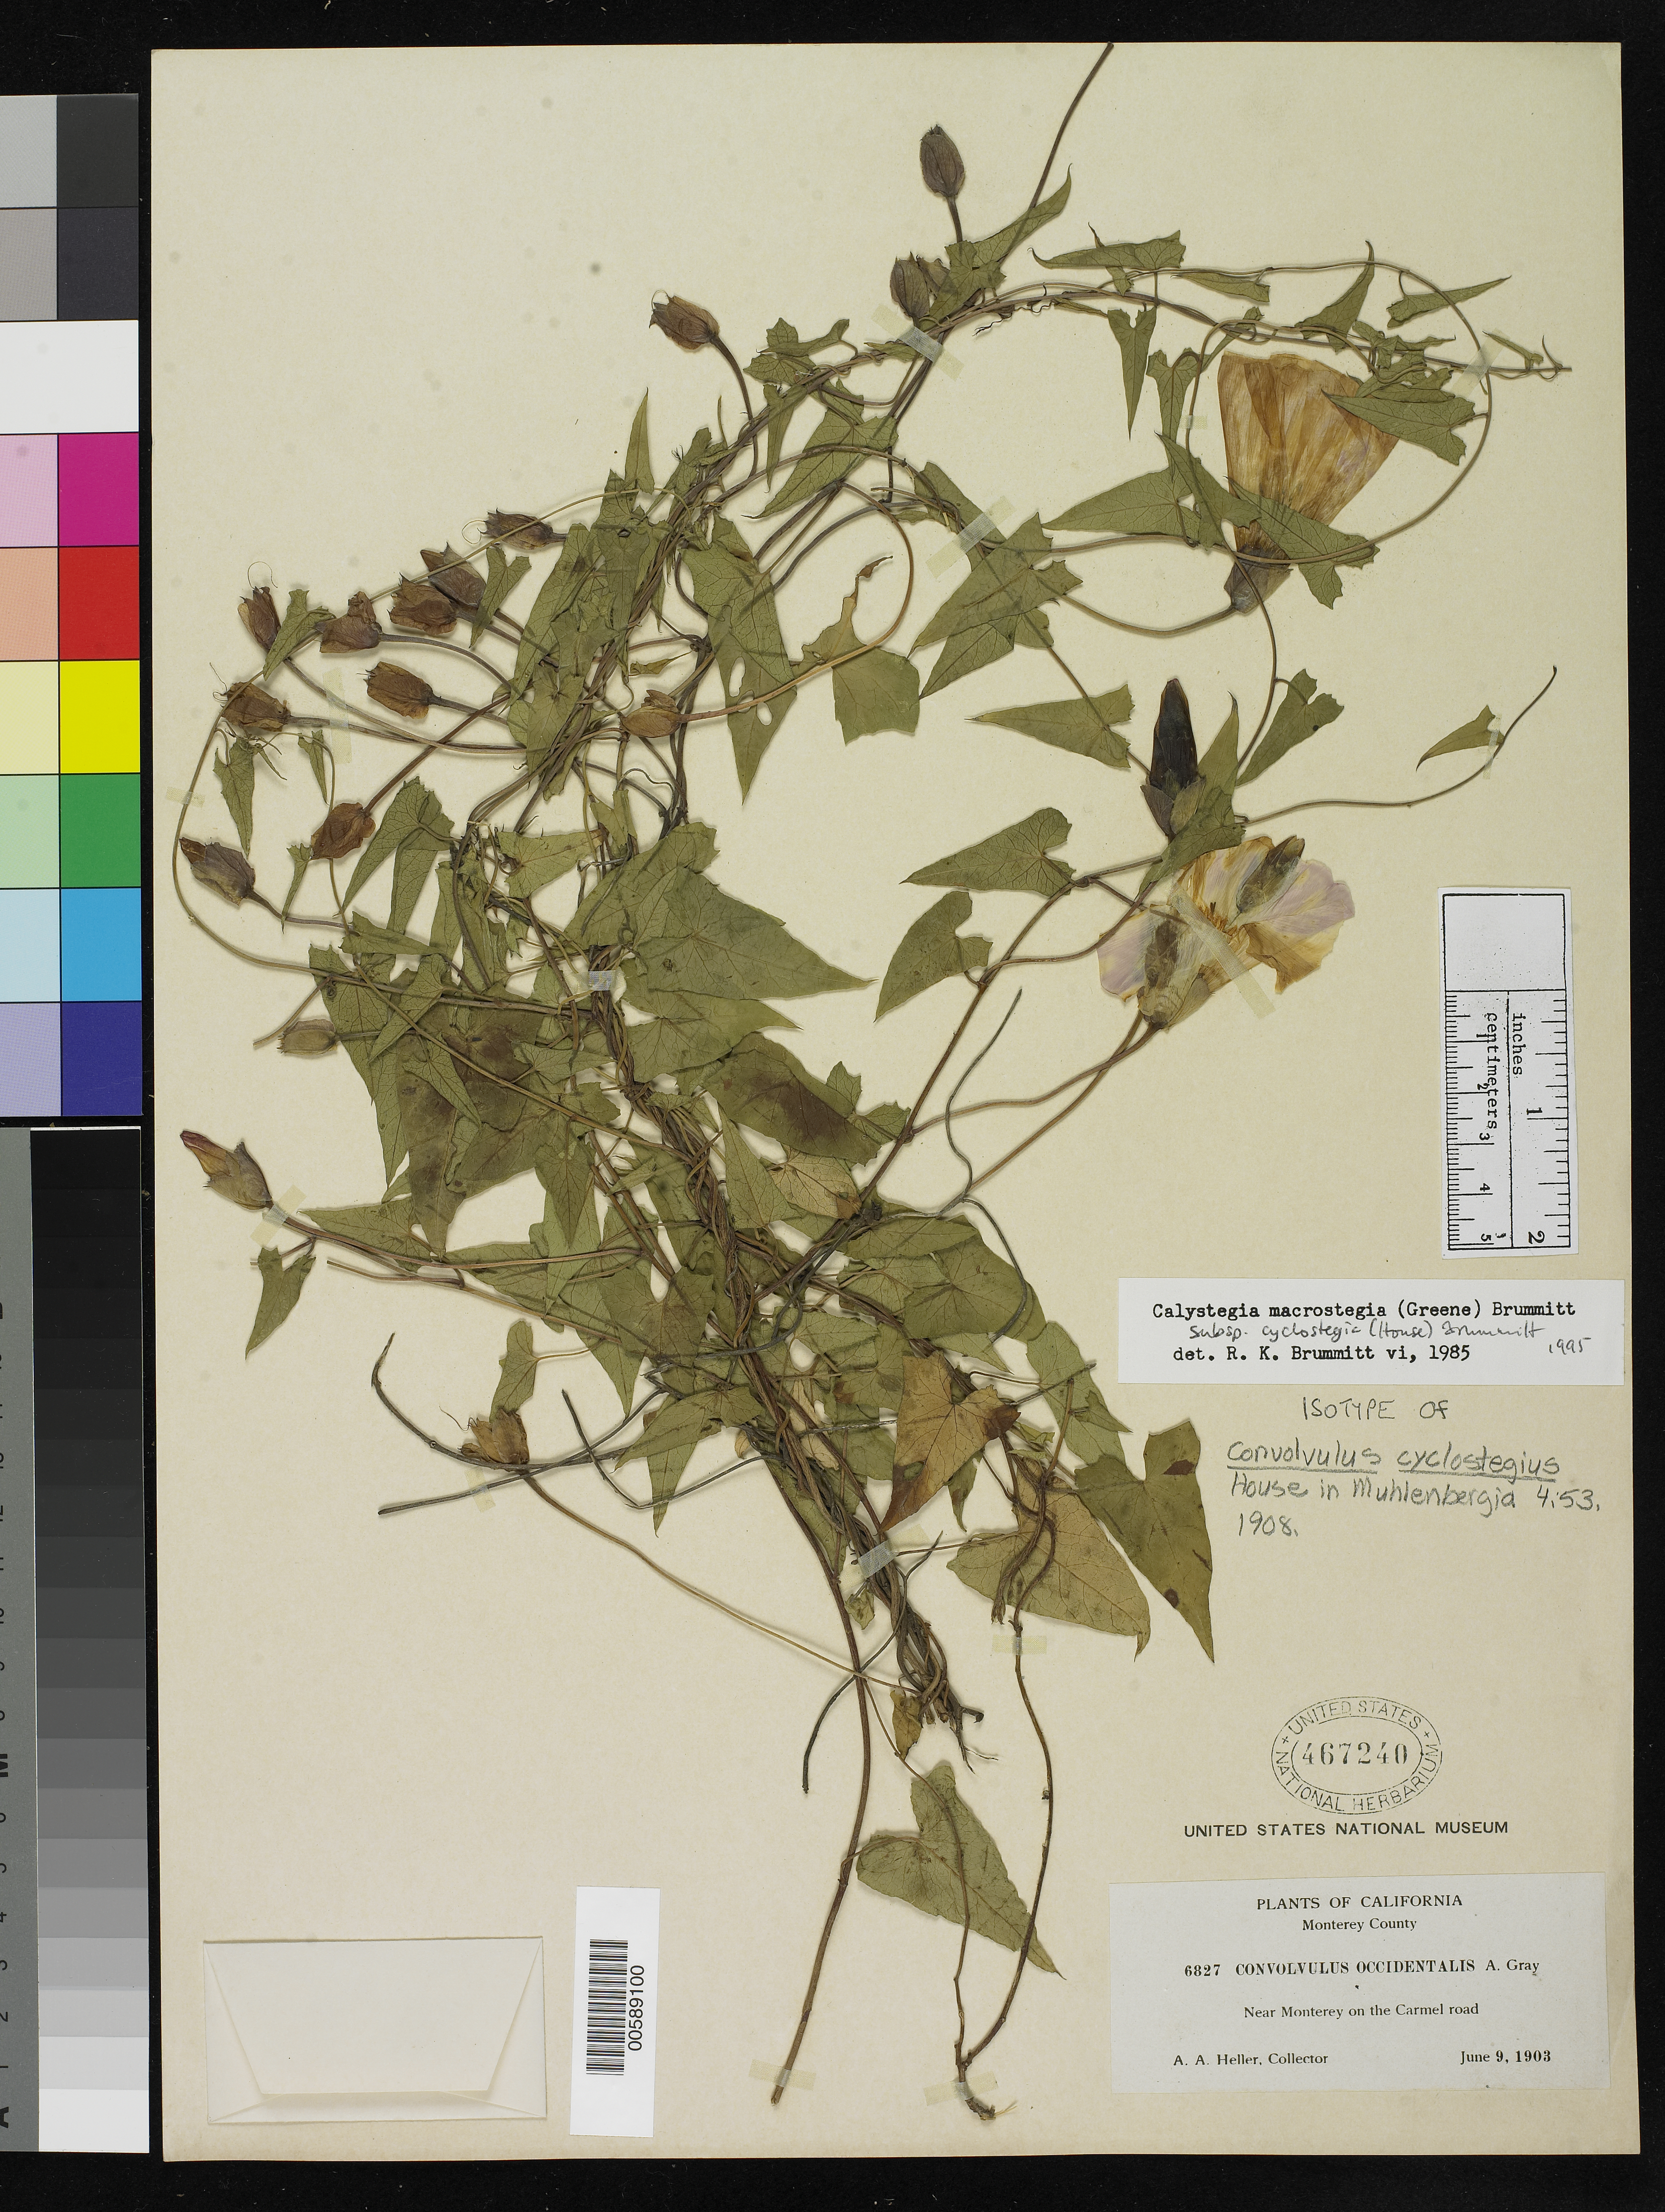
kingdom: Plantae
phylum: Tracheophyta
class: Magnoliopsida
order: Solanales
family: Convolvulaceae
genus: Convolvulus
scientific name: Convolvulus cyclostegius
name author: House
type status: Isotype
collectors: A. A. Heller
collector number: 6827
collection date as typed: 09 Jun 1903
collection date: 1903-06-09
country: United States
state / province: California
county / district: Monterey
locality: Near Monterey on Carmel road.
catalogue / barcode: US 467240